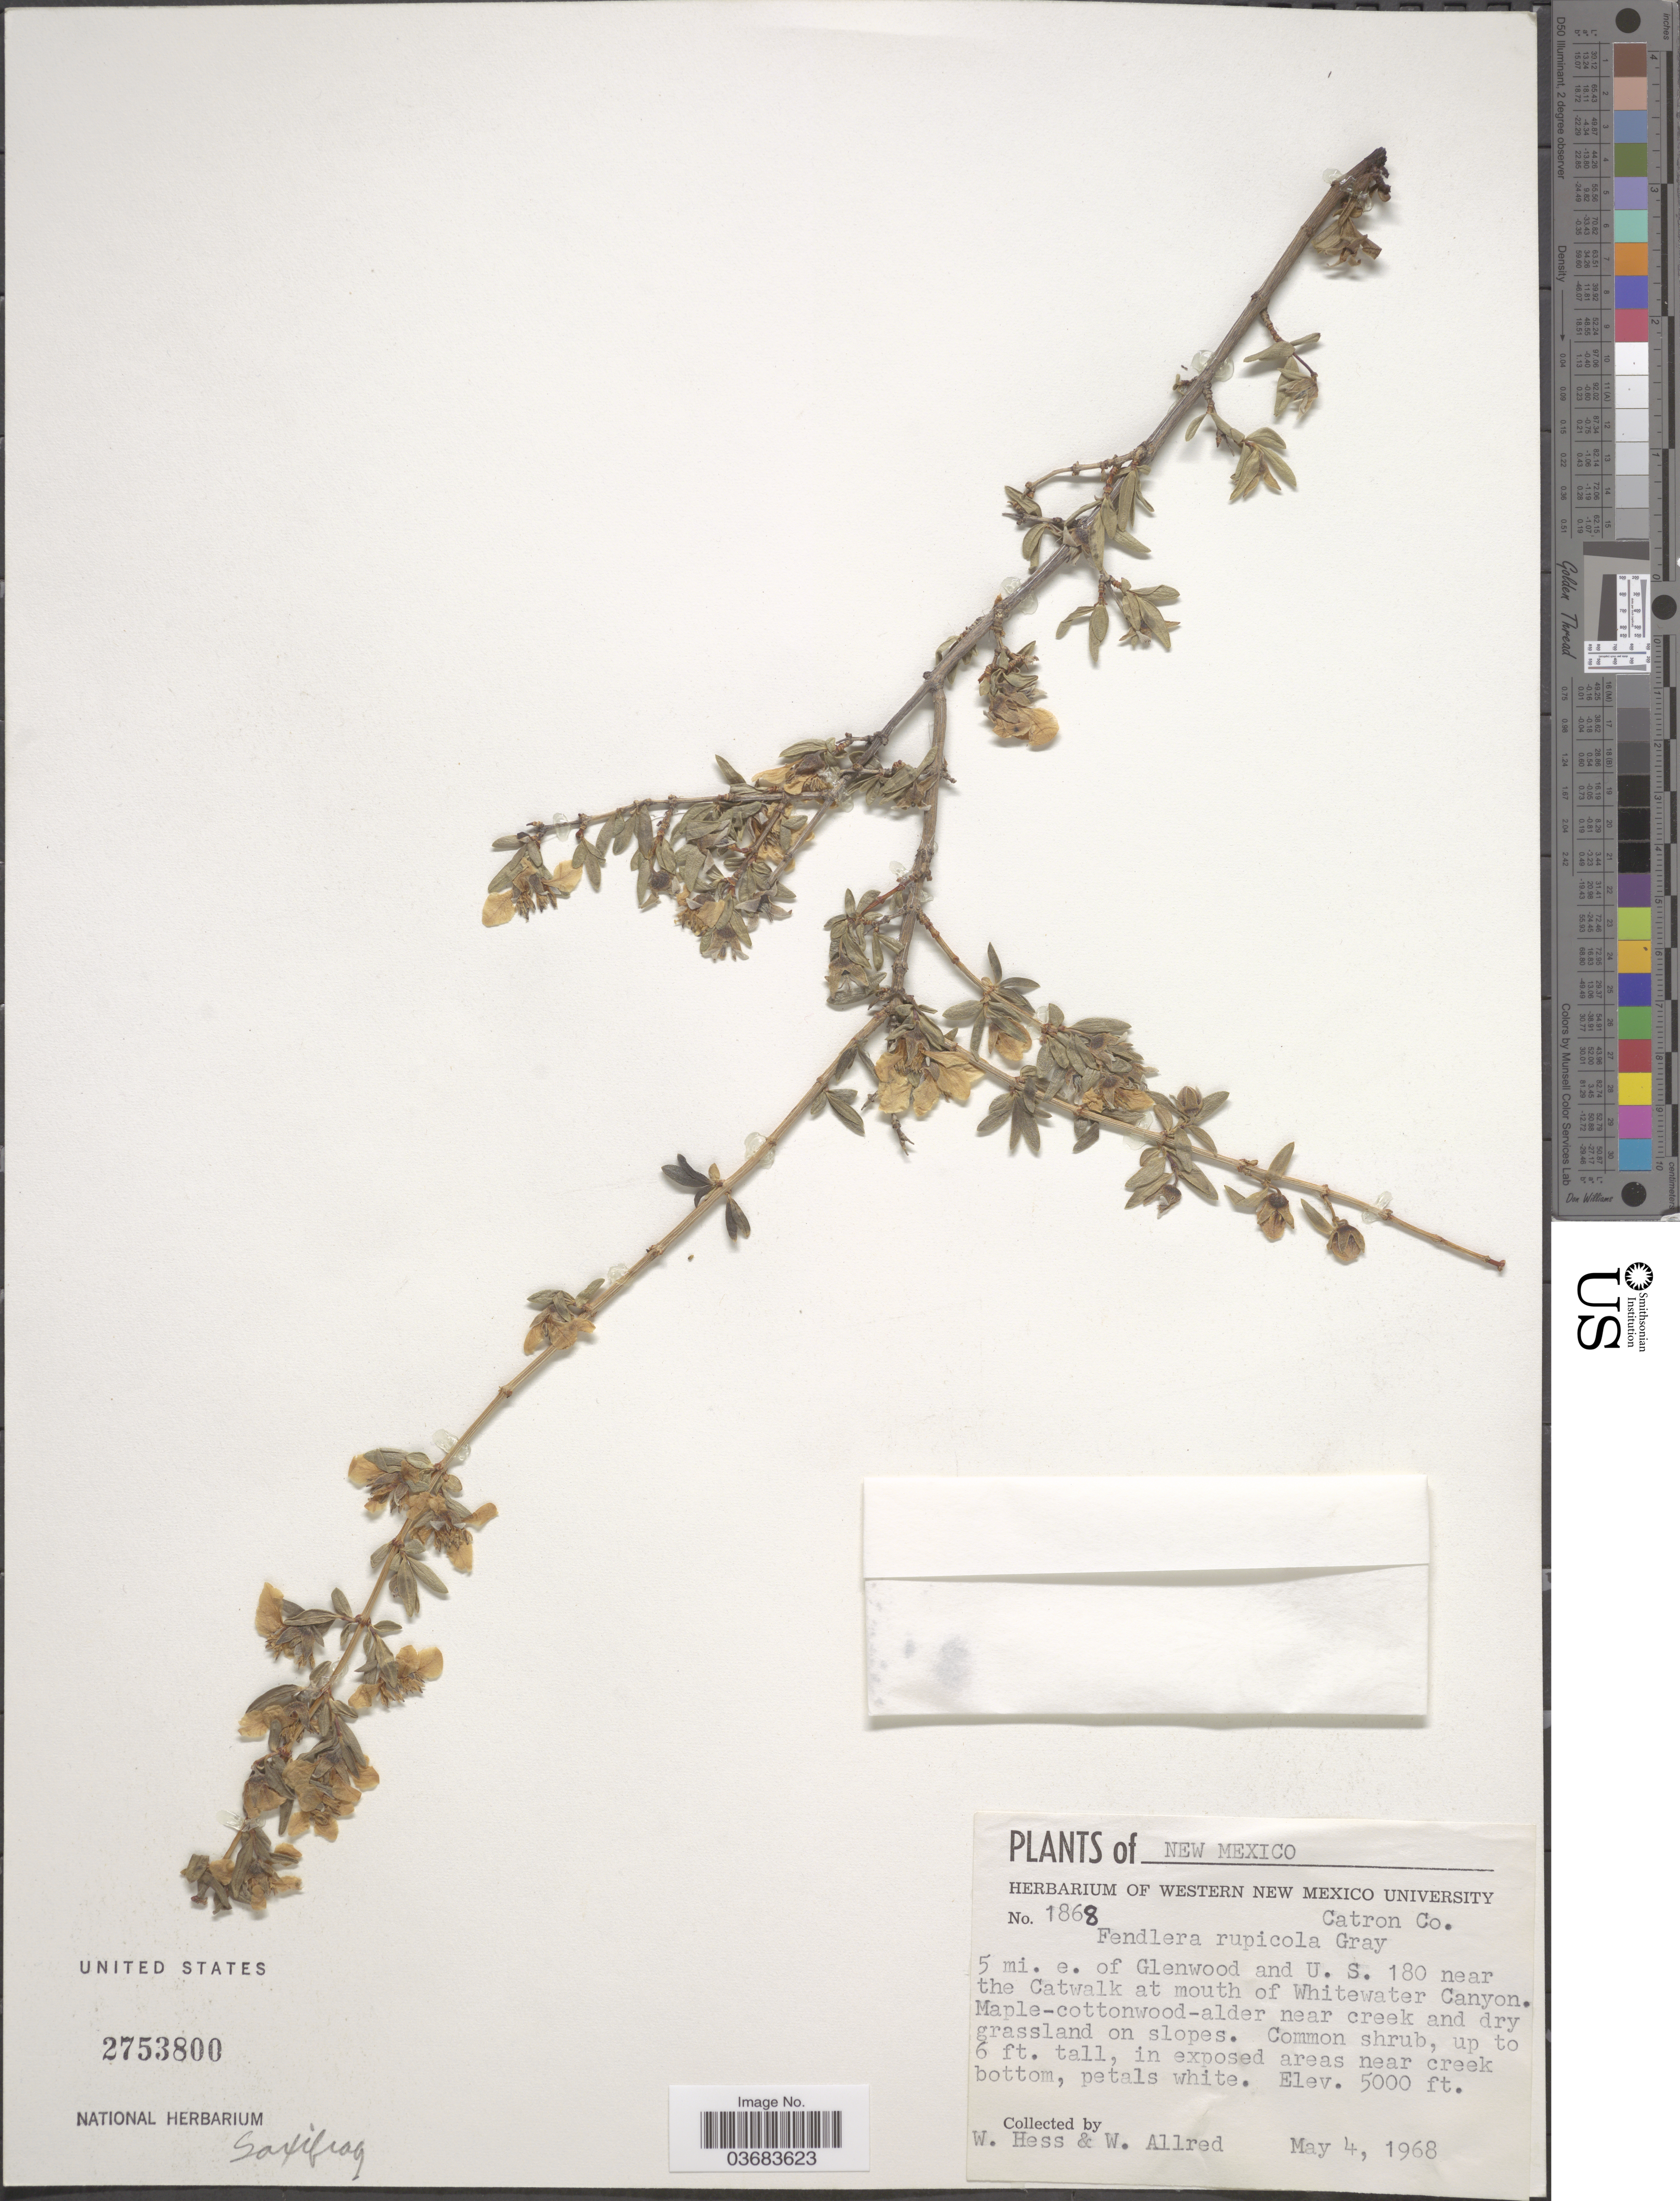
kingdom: Plantae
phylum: Tracheophyta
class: Magnoliopsida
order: Cornales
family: Hydrangeaceae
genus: Fendlera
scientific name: Fendlera rupicola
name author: Englem. & A. Gray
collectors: W. Hess & W. Allred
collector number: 1868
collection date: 1968-05-04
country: United States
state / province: New Mexico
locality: Catron Co. 5 mi. e. of Glenwood and U. S. 180 near the Catwalk at mouth of Whitewater Canyon.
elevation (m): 1524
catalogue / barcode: US 2753800